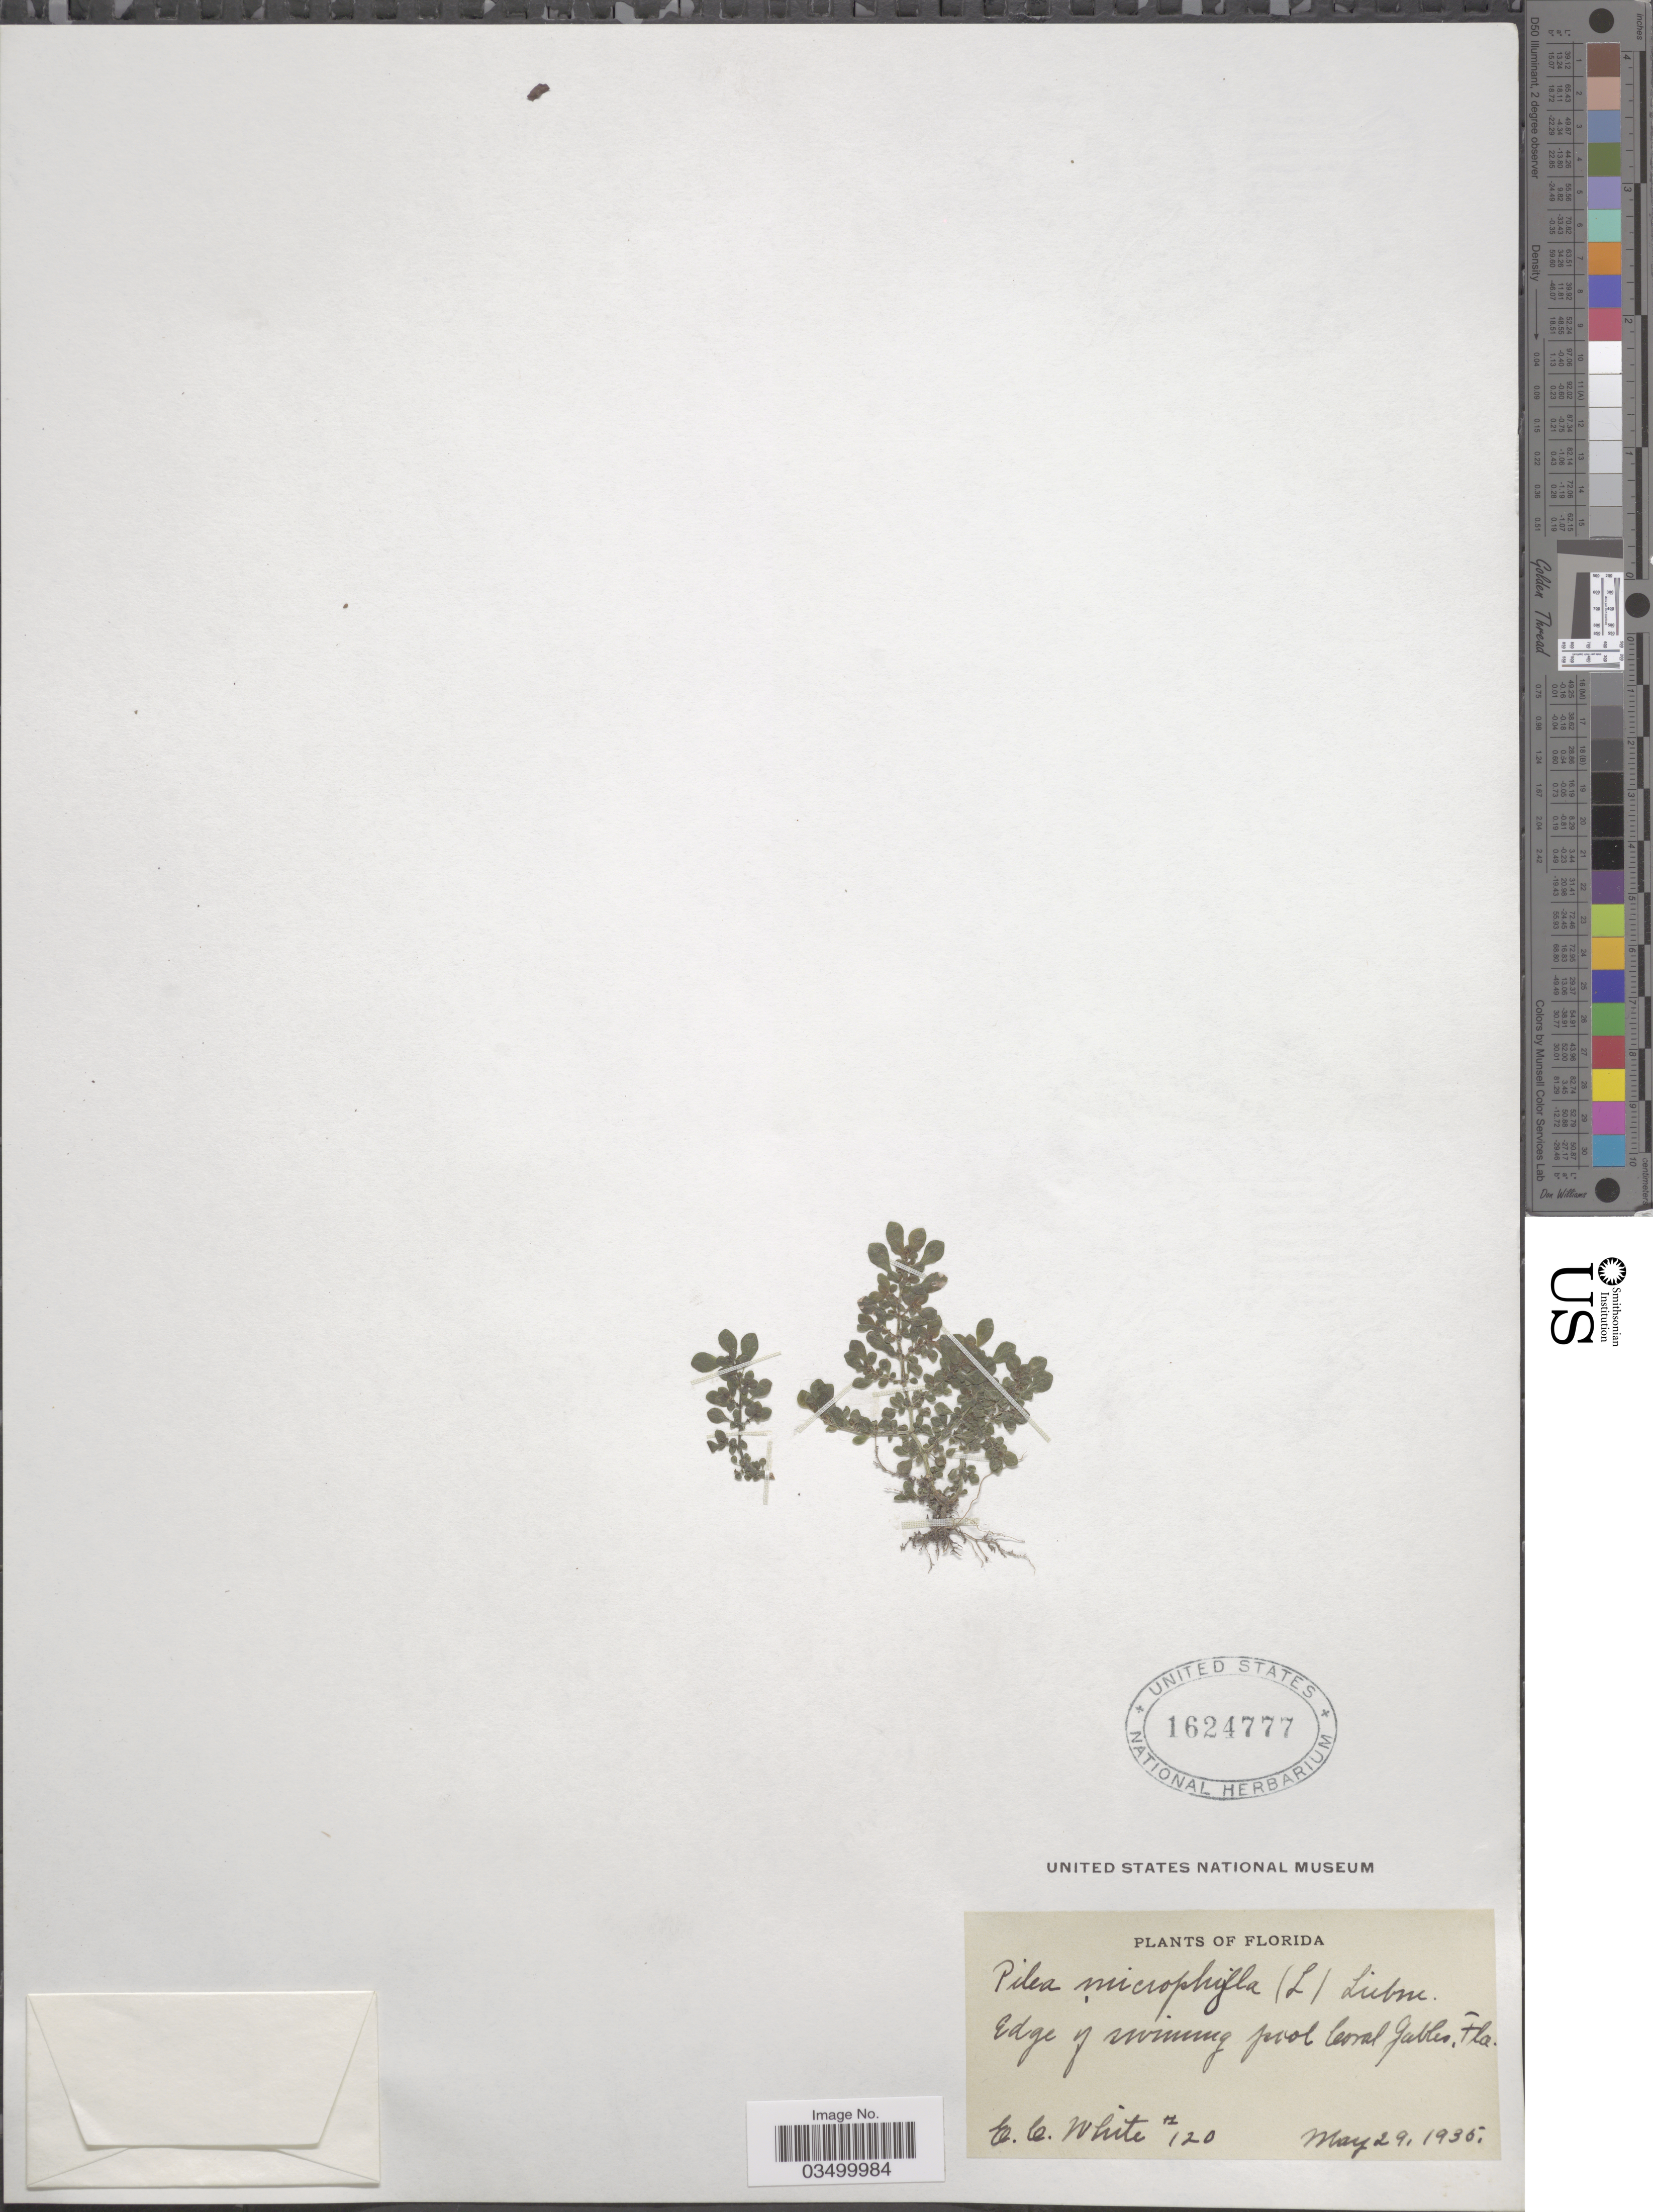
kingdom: Plantae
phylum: Tracheophyta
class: Magnoliopsida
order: Rosales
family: Urticaceae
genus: Pilea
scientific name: Pilea microphylla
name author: (L.) Liebm.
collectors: E. White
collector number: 120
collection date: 1935-05-29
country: United States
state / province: Florida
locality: Edge of swimming pool Coral Gables.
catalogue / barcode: US 1624777